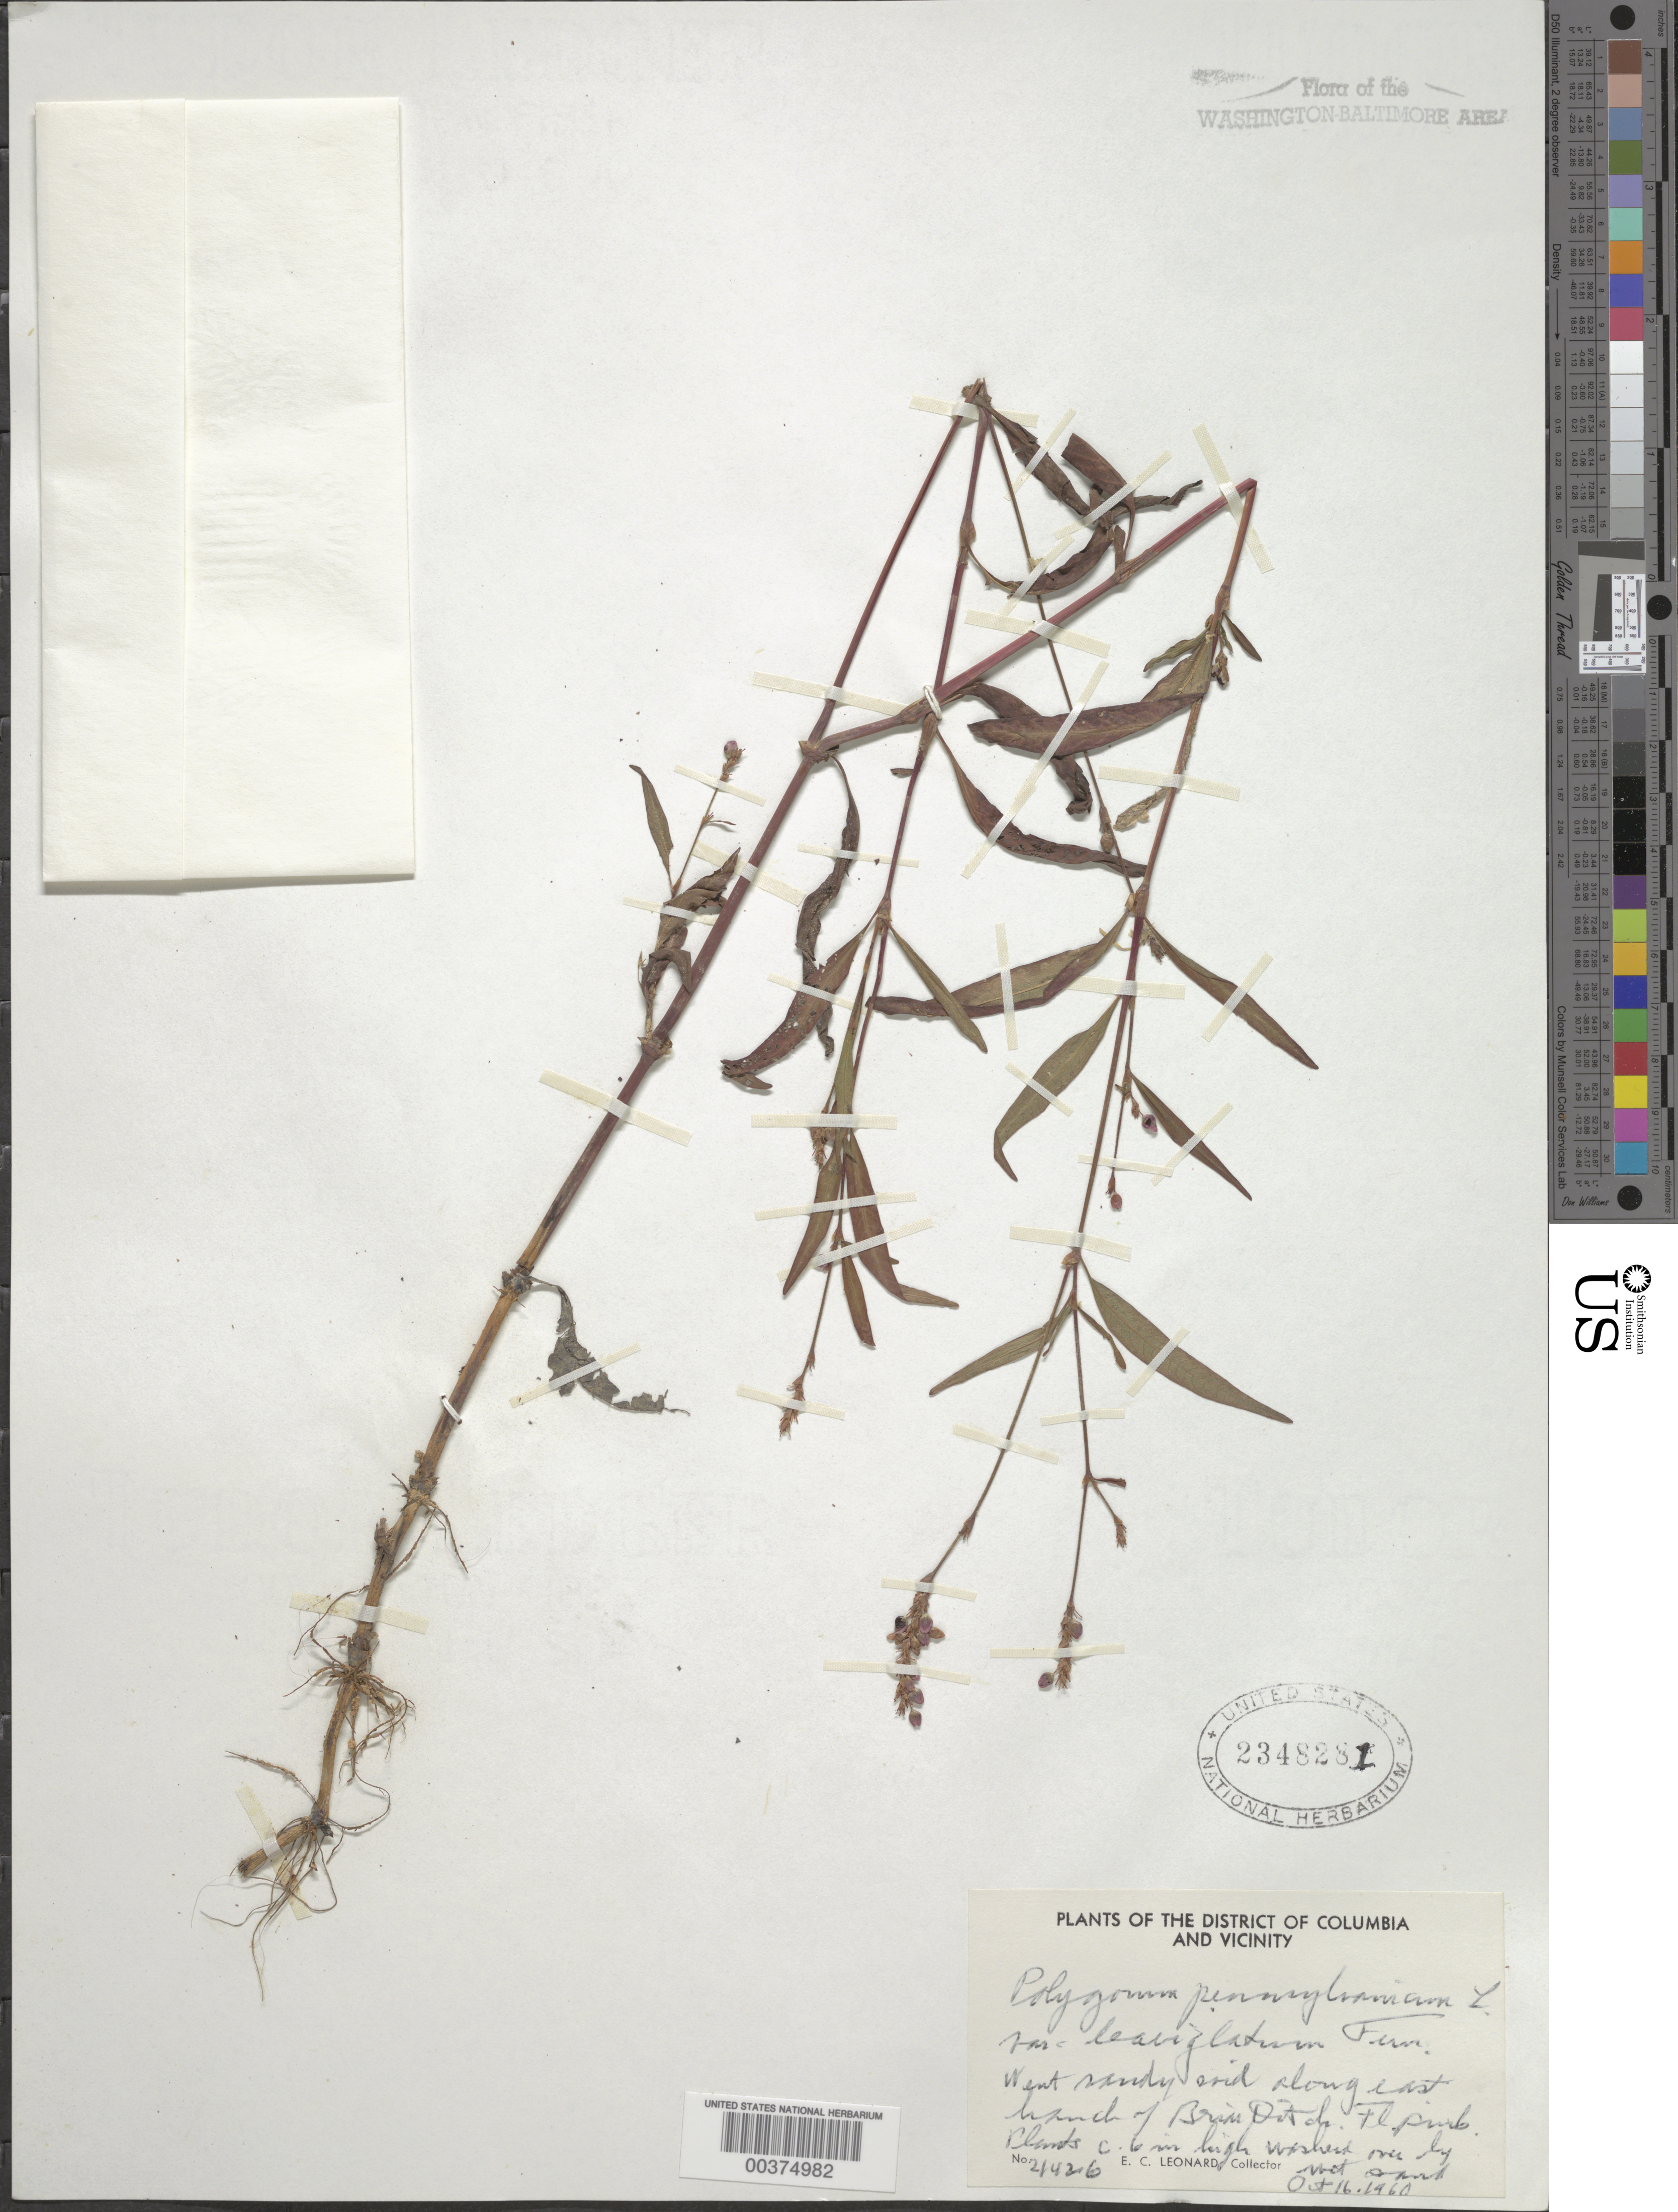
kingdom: Plantae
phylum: Tracheophyta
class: Magnoliopsida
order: Caryophyllales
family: Polygonaceae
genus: Persicaria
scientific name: Persicaria pensylvanica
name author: (L.) M. Gómez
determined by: Atha, D. E.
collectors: E. C. Leonard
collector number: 21426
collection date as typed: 16 Oct 1960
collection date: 1960-10-16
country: United States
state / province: Maryland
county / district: Prince George's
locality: Briar Ditch, Martins Woods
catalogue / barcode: US 2348281